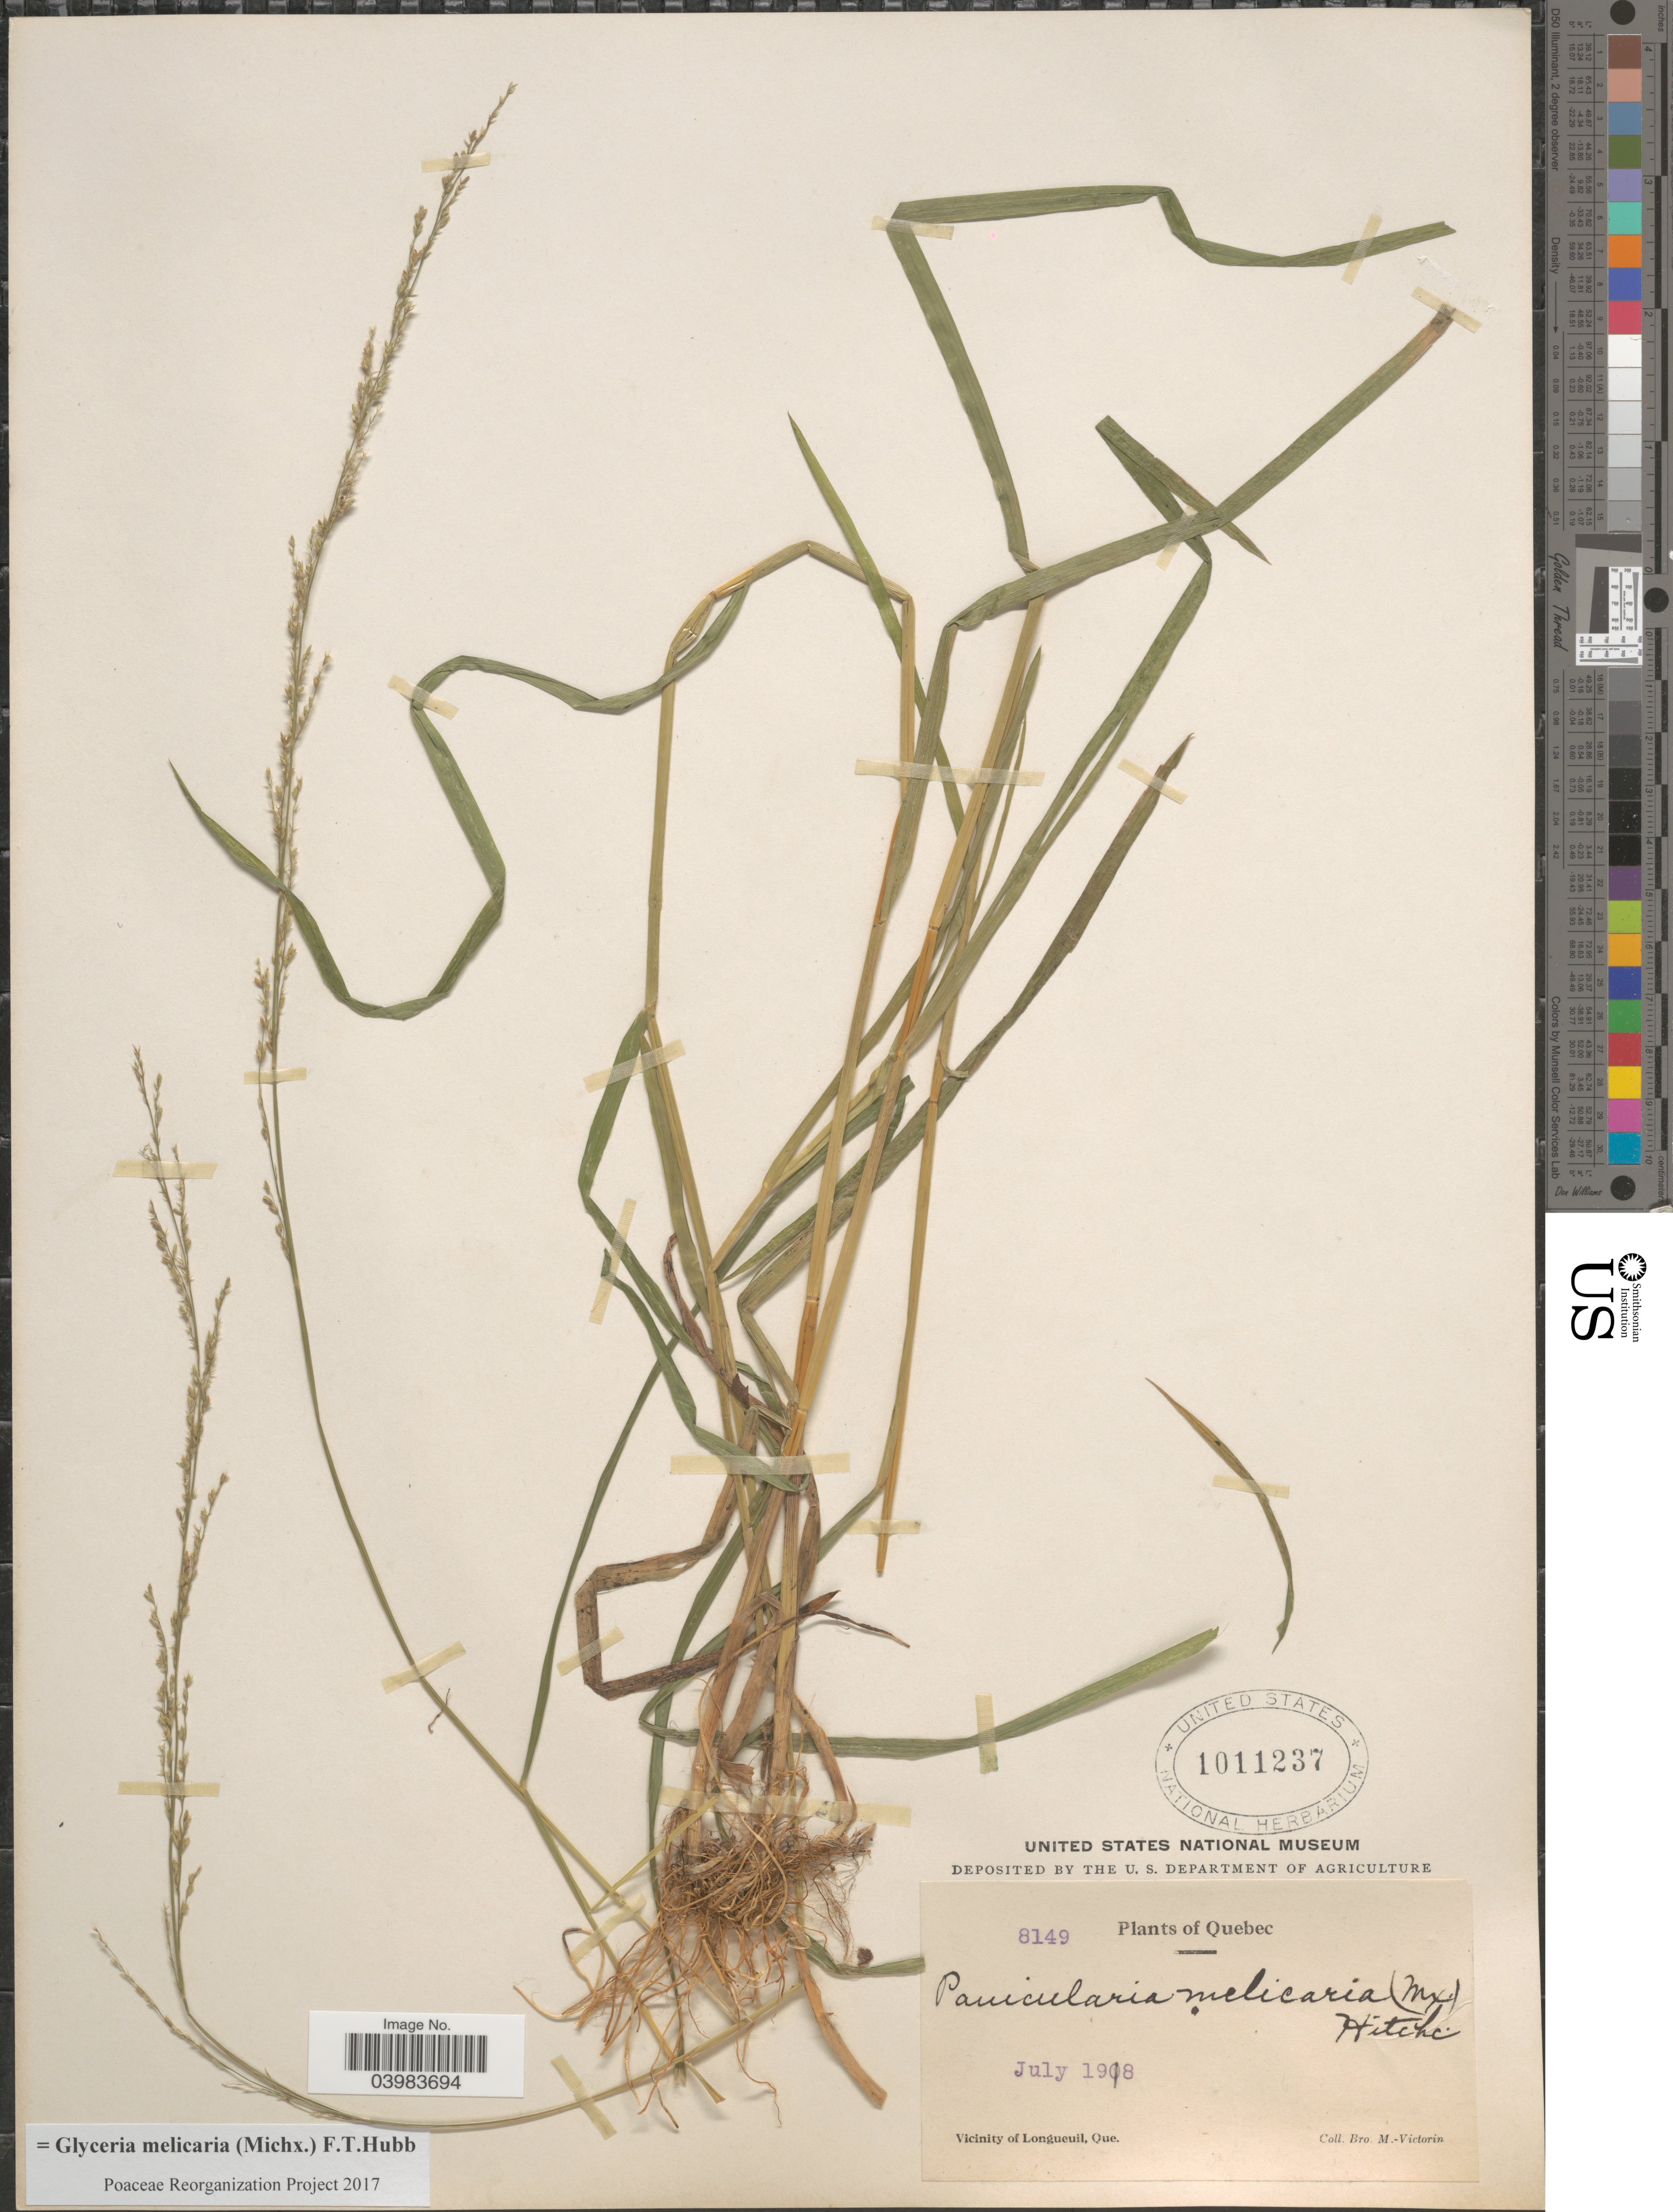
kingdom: Plantae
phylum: Tracheophyta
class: Liliopsida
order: Poales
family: Poaceae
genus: Glyceria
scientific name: Glyceria melicaria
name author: (Michx.) F.T. Hubb.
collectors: Fr. Marie-Victorin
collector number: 8149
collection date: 1918-07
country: Canada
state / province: Quebec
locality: Vicinity of Longueuil.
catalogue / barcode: US 1011237